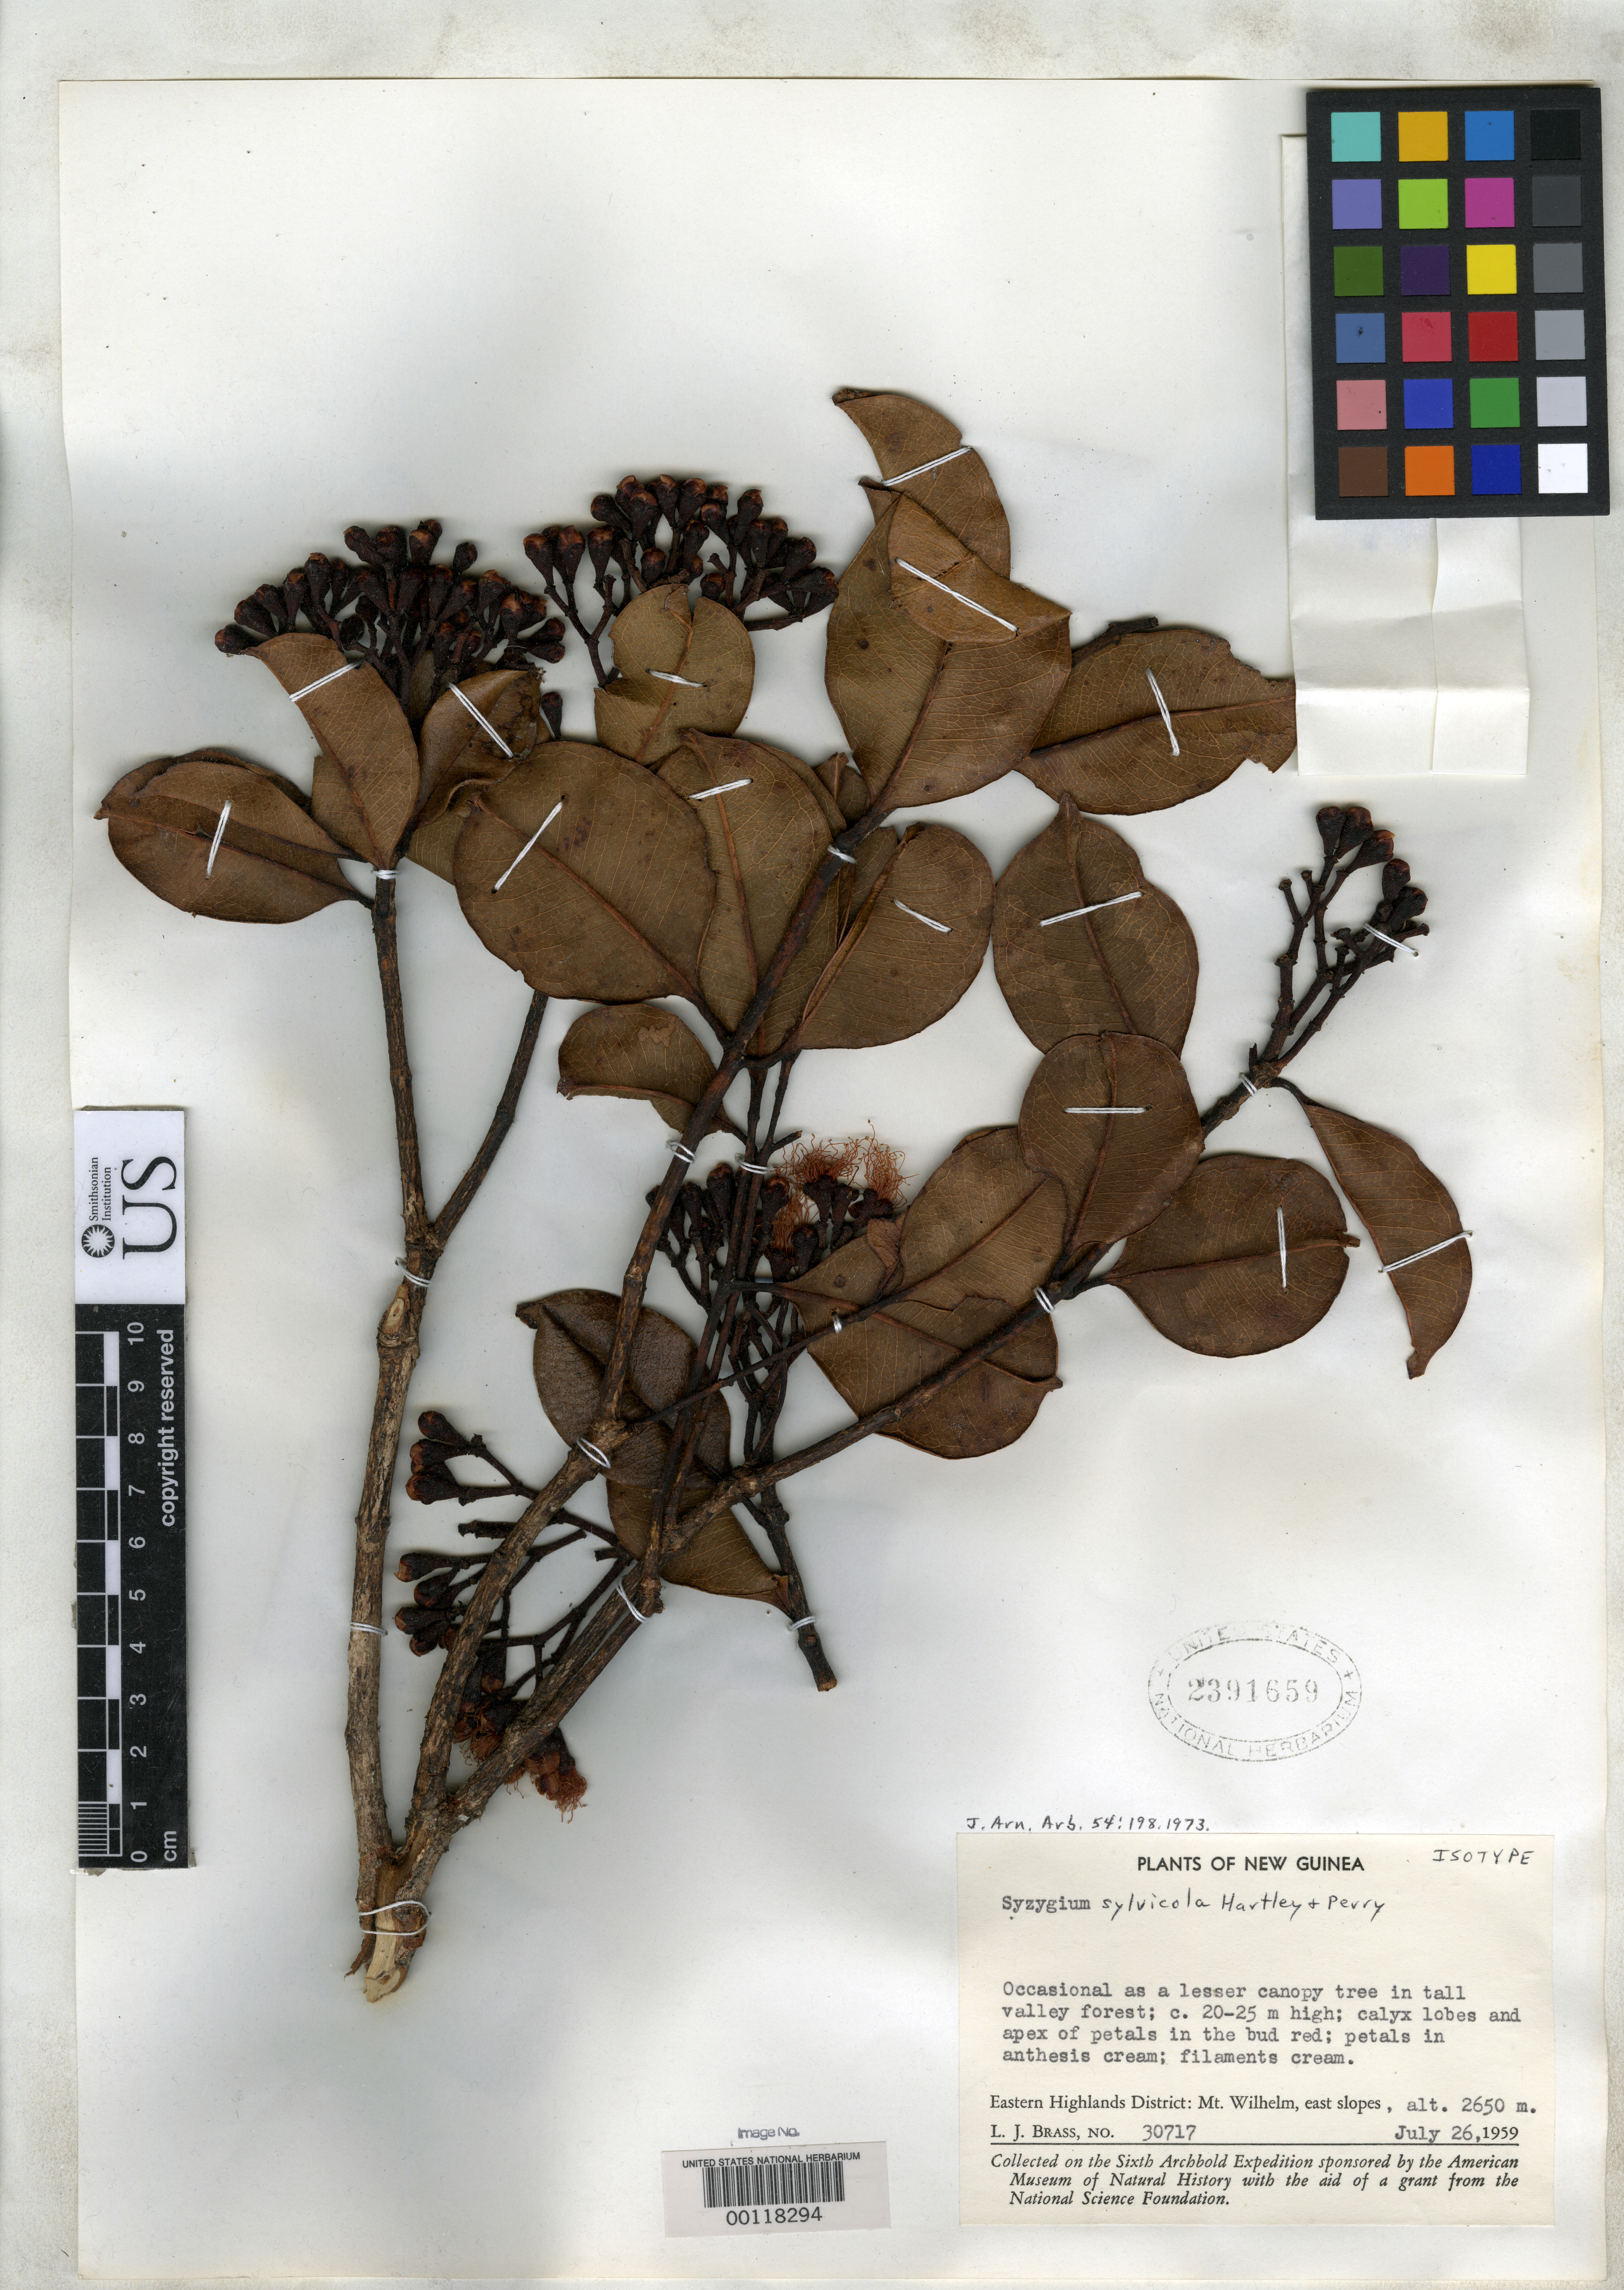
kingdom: Plantae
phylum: Tracheophyta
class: Magnoliopsida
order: Myrtales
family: Myrtaceae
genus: Syzygium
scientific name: Syzygium sylvicola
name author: T.G. Hartley & L.M. Perry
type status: Isotype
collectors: L. J. Brass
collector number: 30717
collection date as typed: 26 Jul 1959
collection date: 1959-07-26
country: Papua New Guinea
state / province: Eastern Highlands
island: New Guinea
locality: Mt. Wilhelm.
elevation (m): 2650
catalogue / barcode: US 2391659